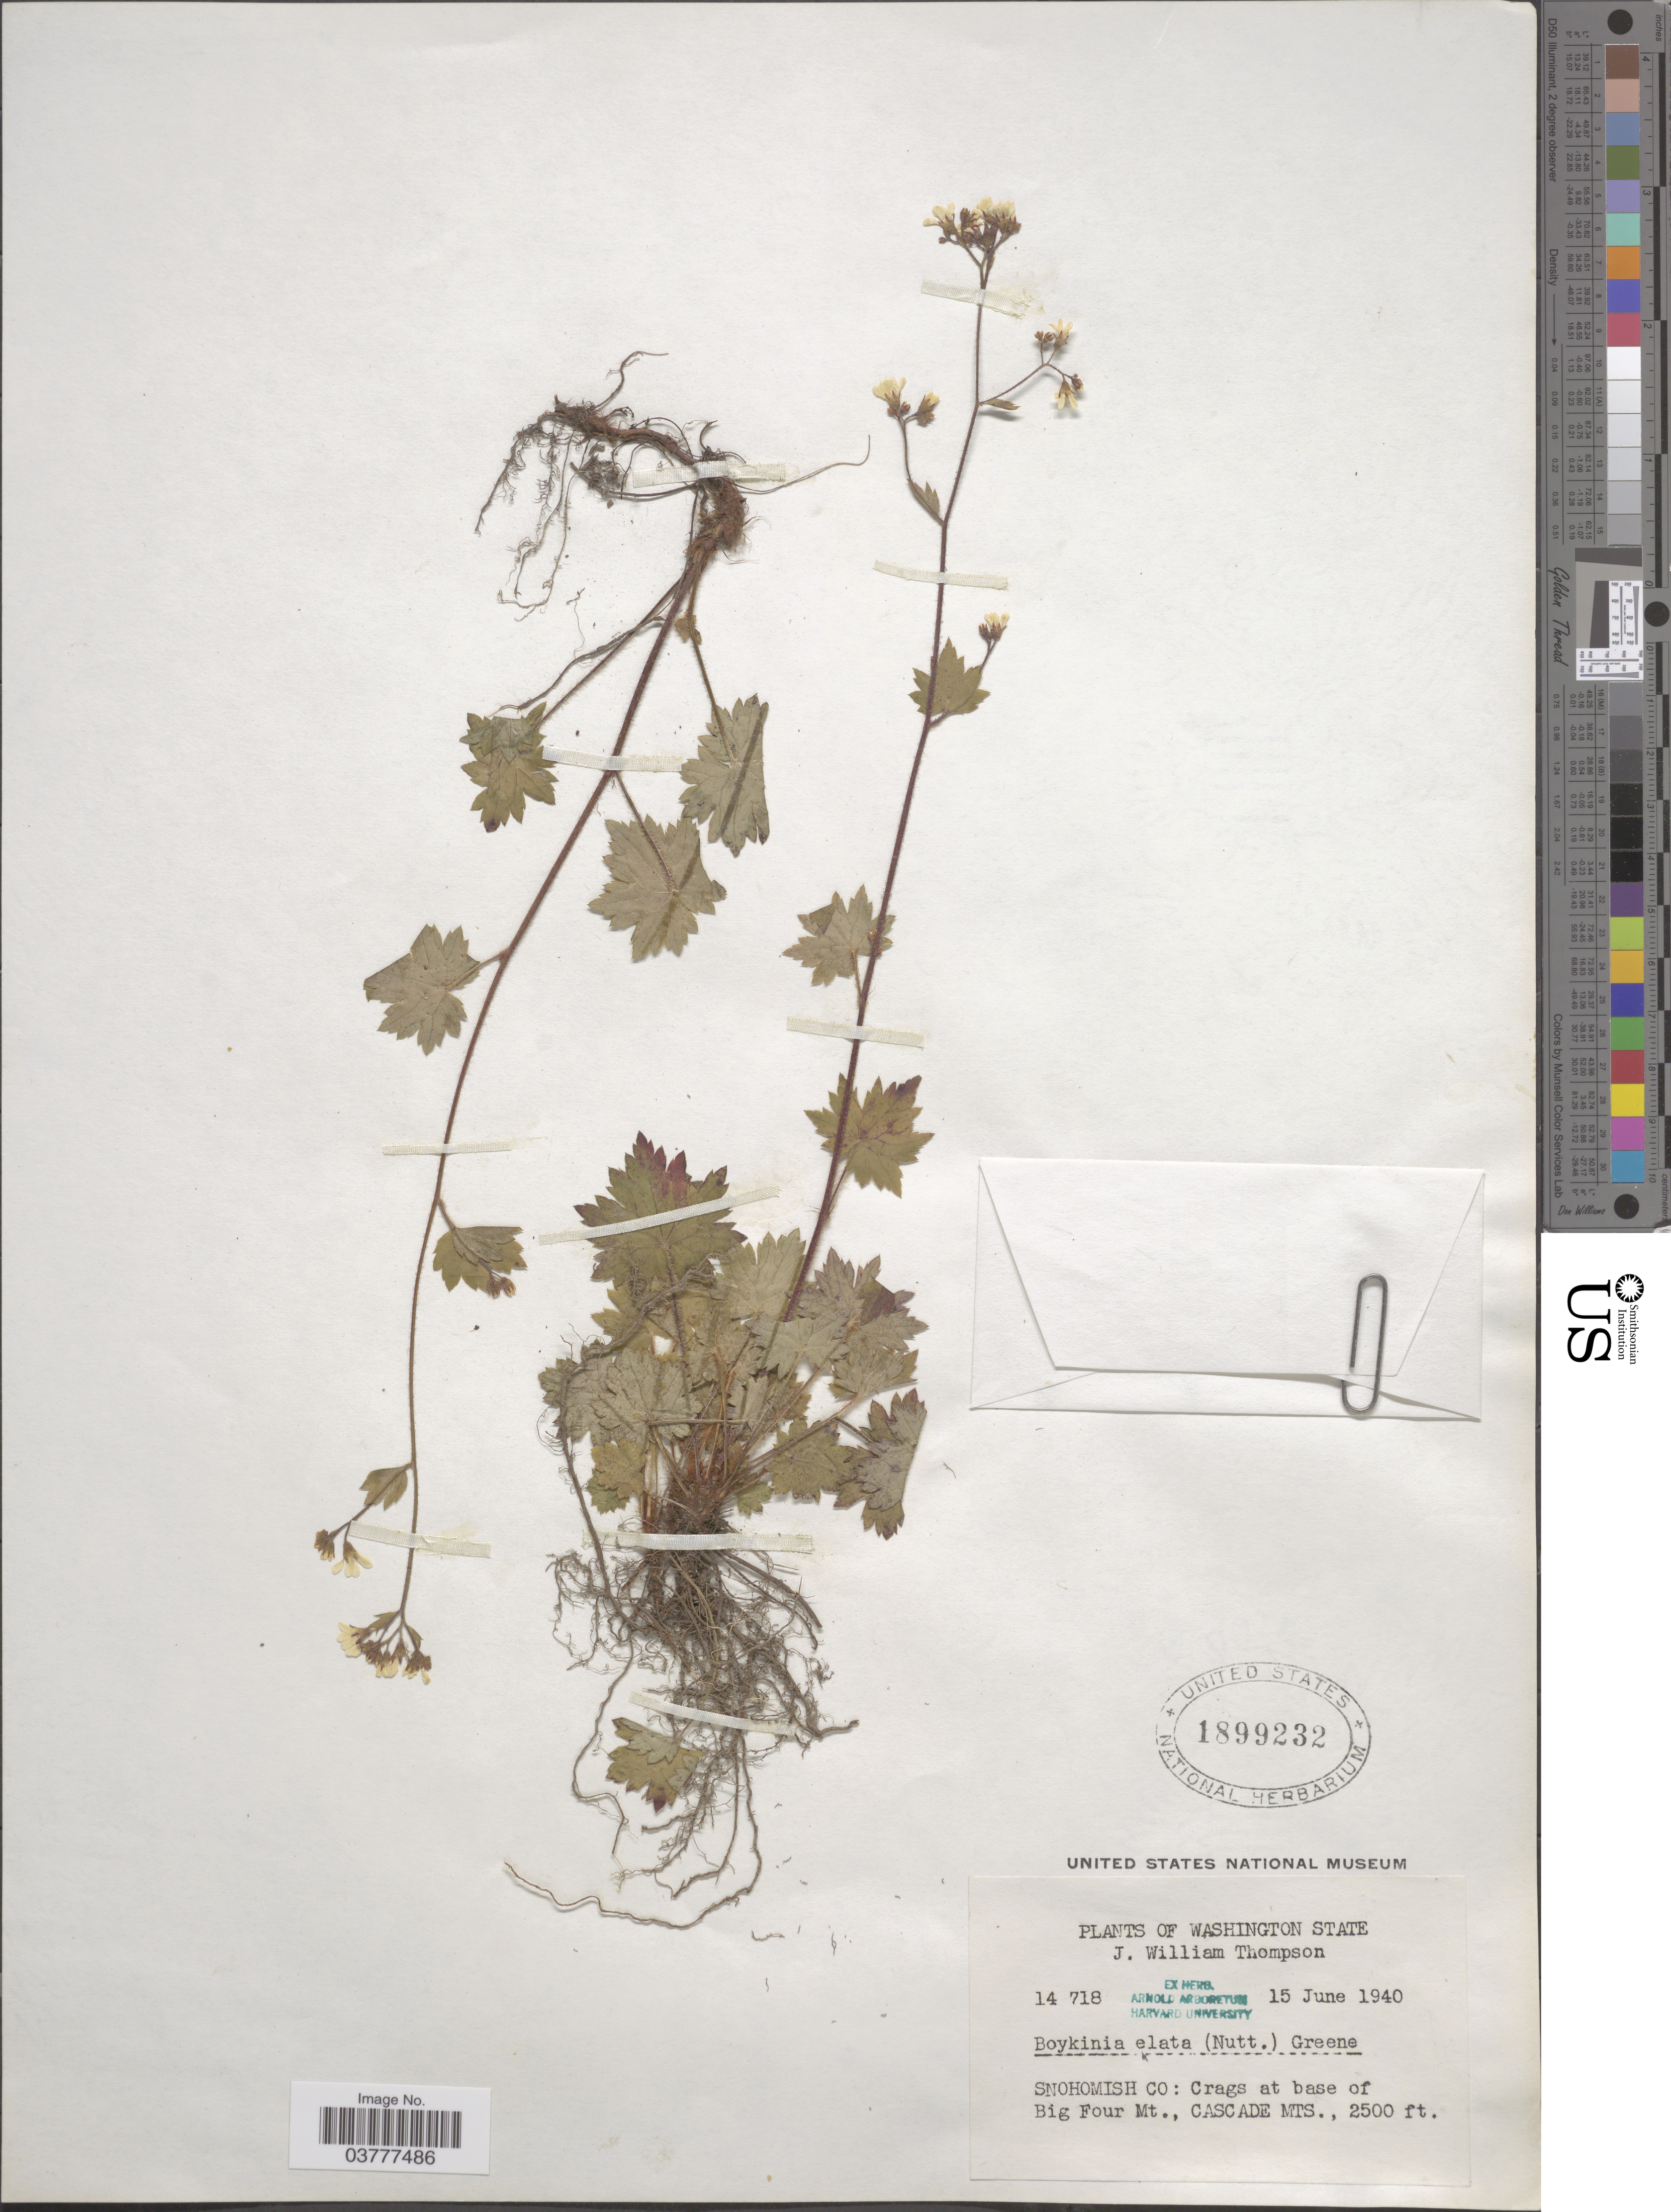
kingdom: Plantae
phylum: Tracheophyta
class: Magnoliopsida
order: Saxifragales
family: Saxifragaceae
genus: Boykinia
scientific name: Boykinia elata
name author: Greene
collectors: J. W. Thompson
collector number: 14 718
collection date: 1940-06-15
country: United States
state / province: Washington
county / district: Snohomish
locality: Snohomish Co: Crags at base of Big Four Mt., Cascade Mts.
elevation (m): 762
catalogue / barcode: US 1899232